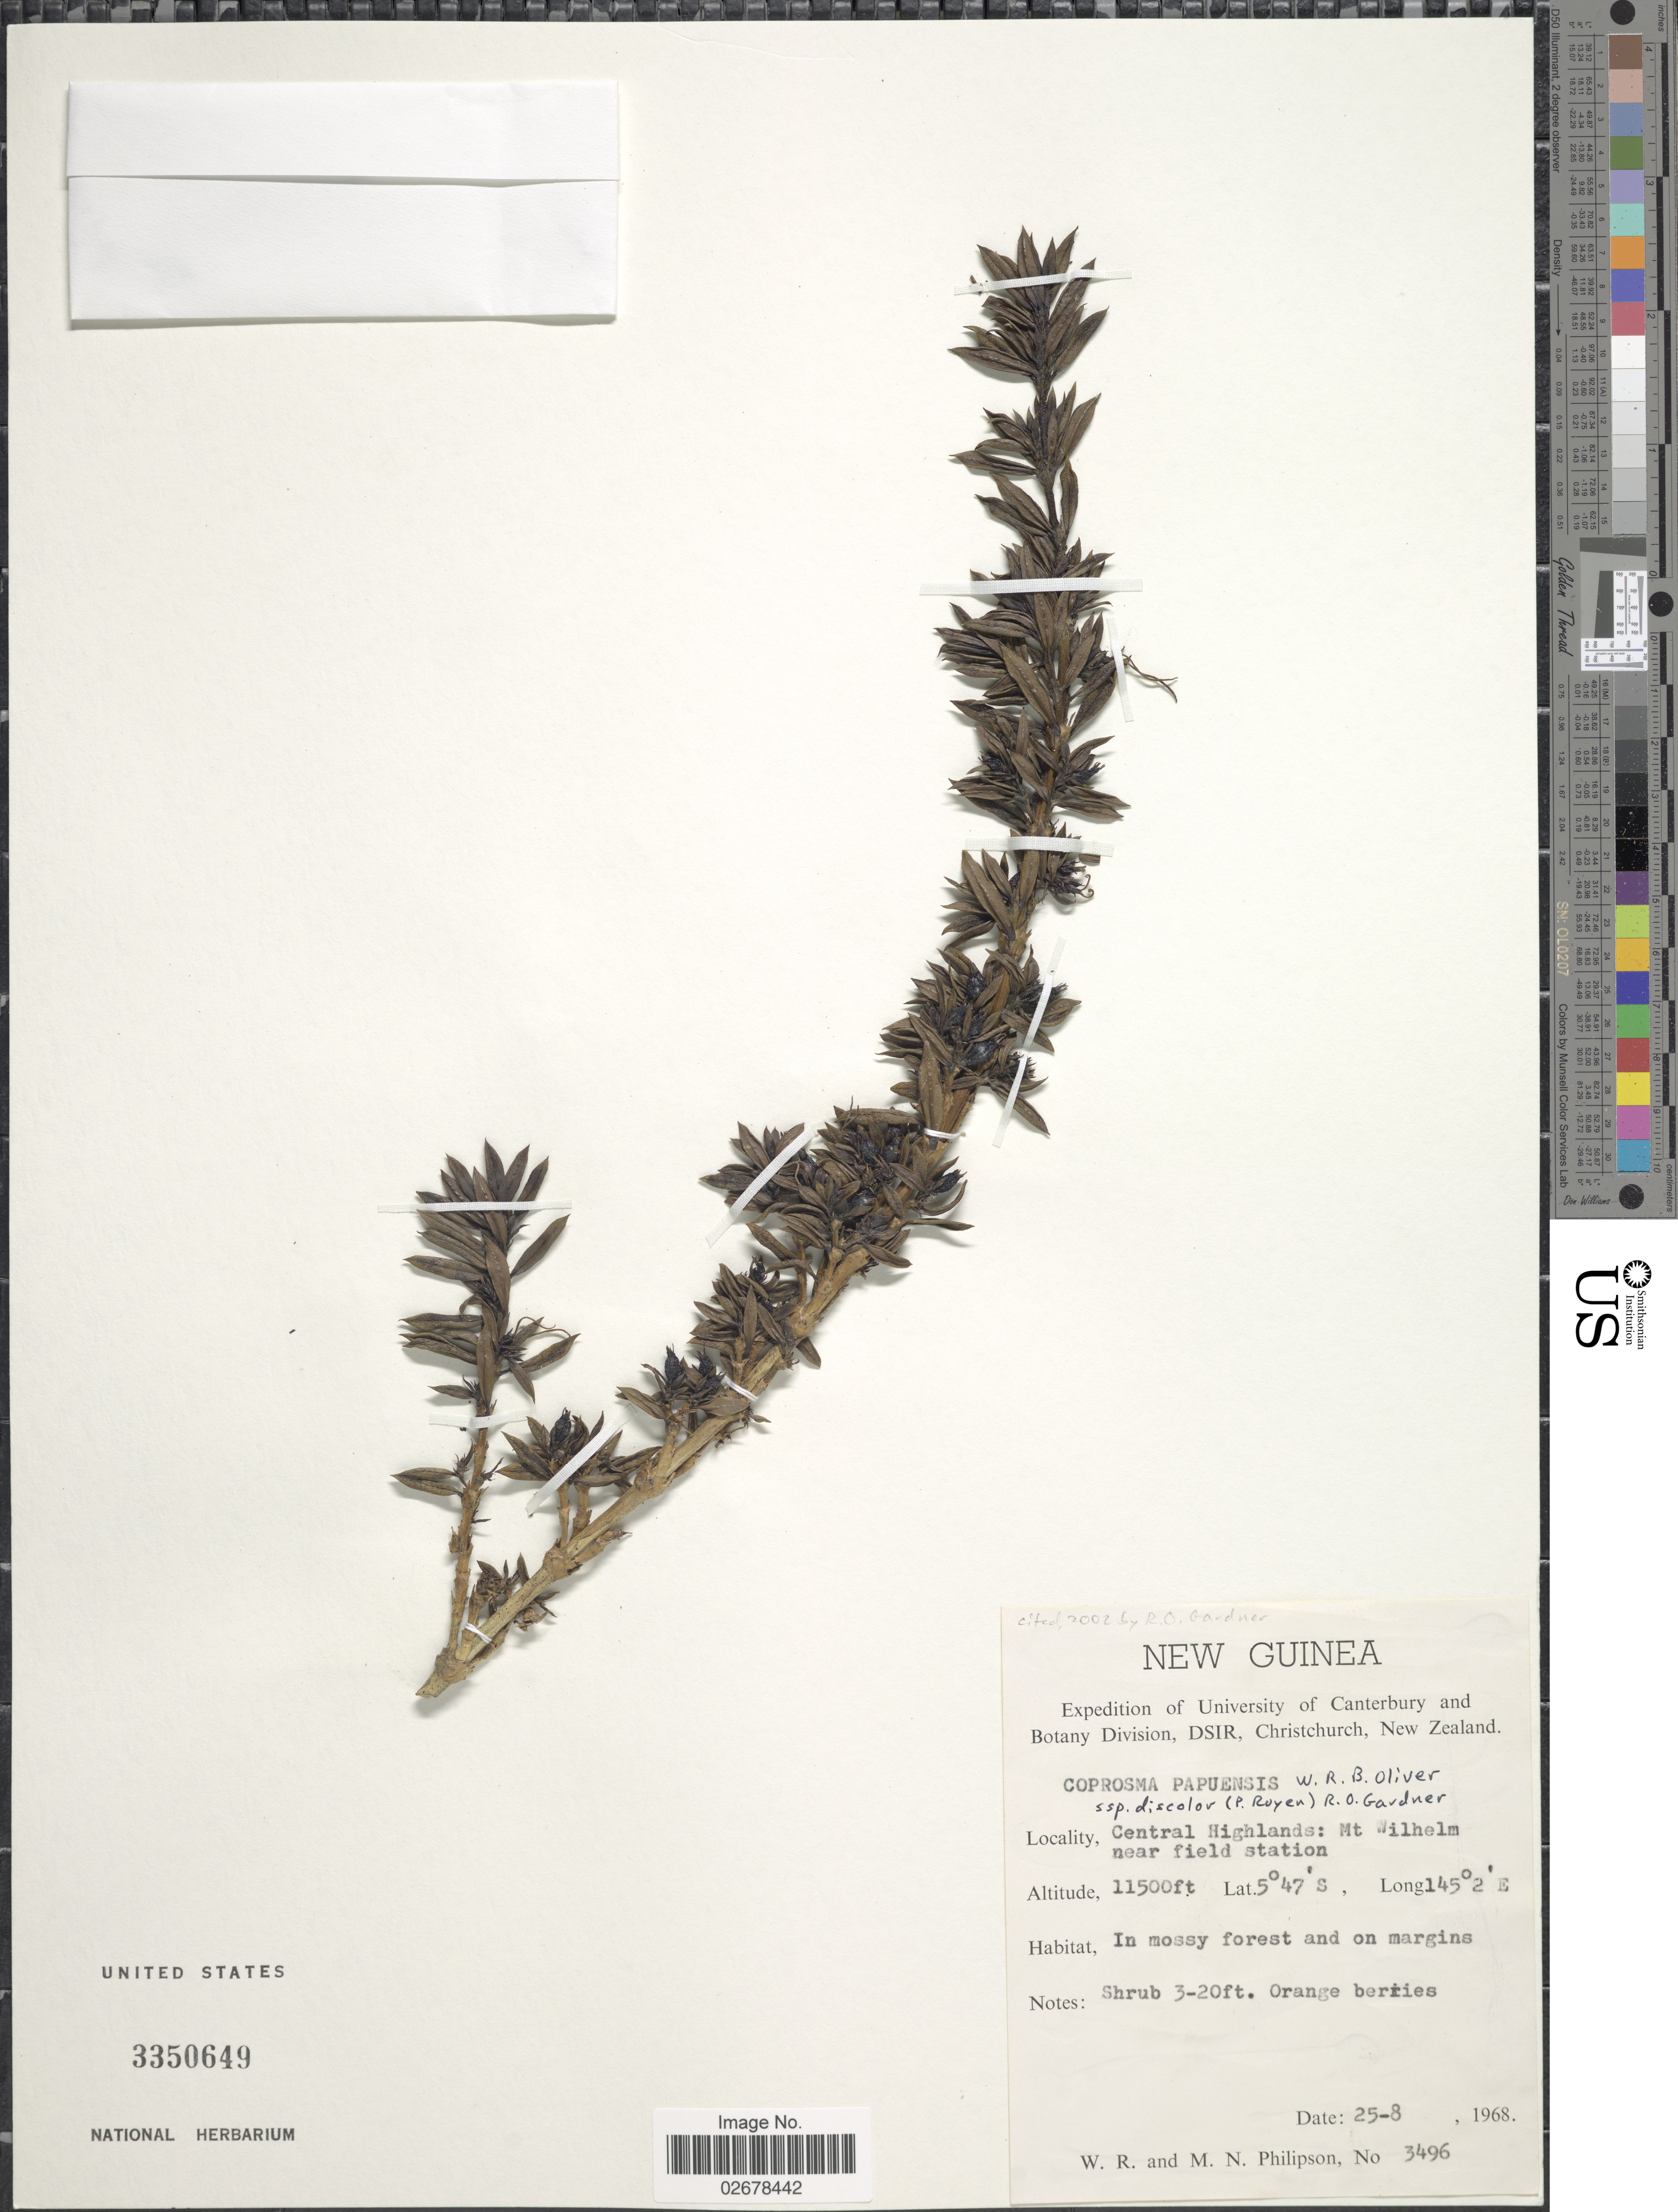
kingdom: Plantae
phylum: Tracheophyta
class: Magnoliopsida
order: Gentianales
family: Rubiaceae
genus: Coprosma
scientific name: Coprosma papuensis subsp. discolor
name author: (P. Royen) R.O. Gardner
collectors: W. R. Philipson & M. Philipson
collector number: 3496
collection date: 1968-08-25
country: Papua New Guinea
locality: New Guinea, Mt. Wilhelm near field station.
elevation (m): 3505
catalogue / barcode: US 3350649